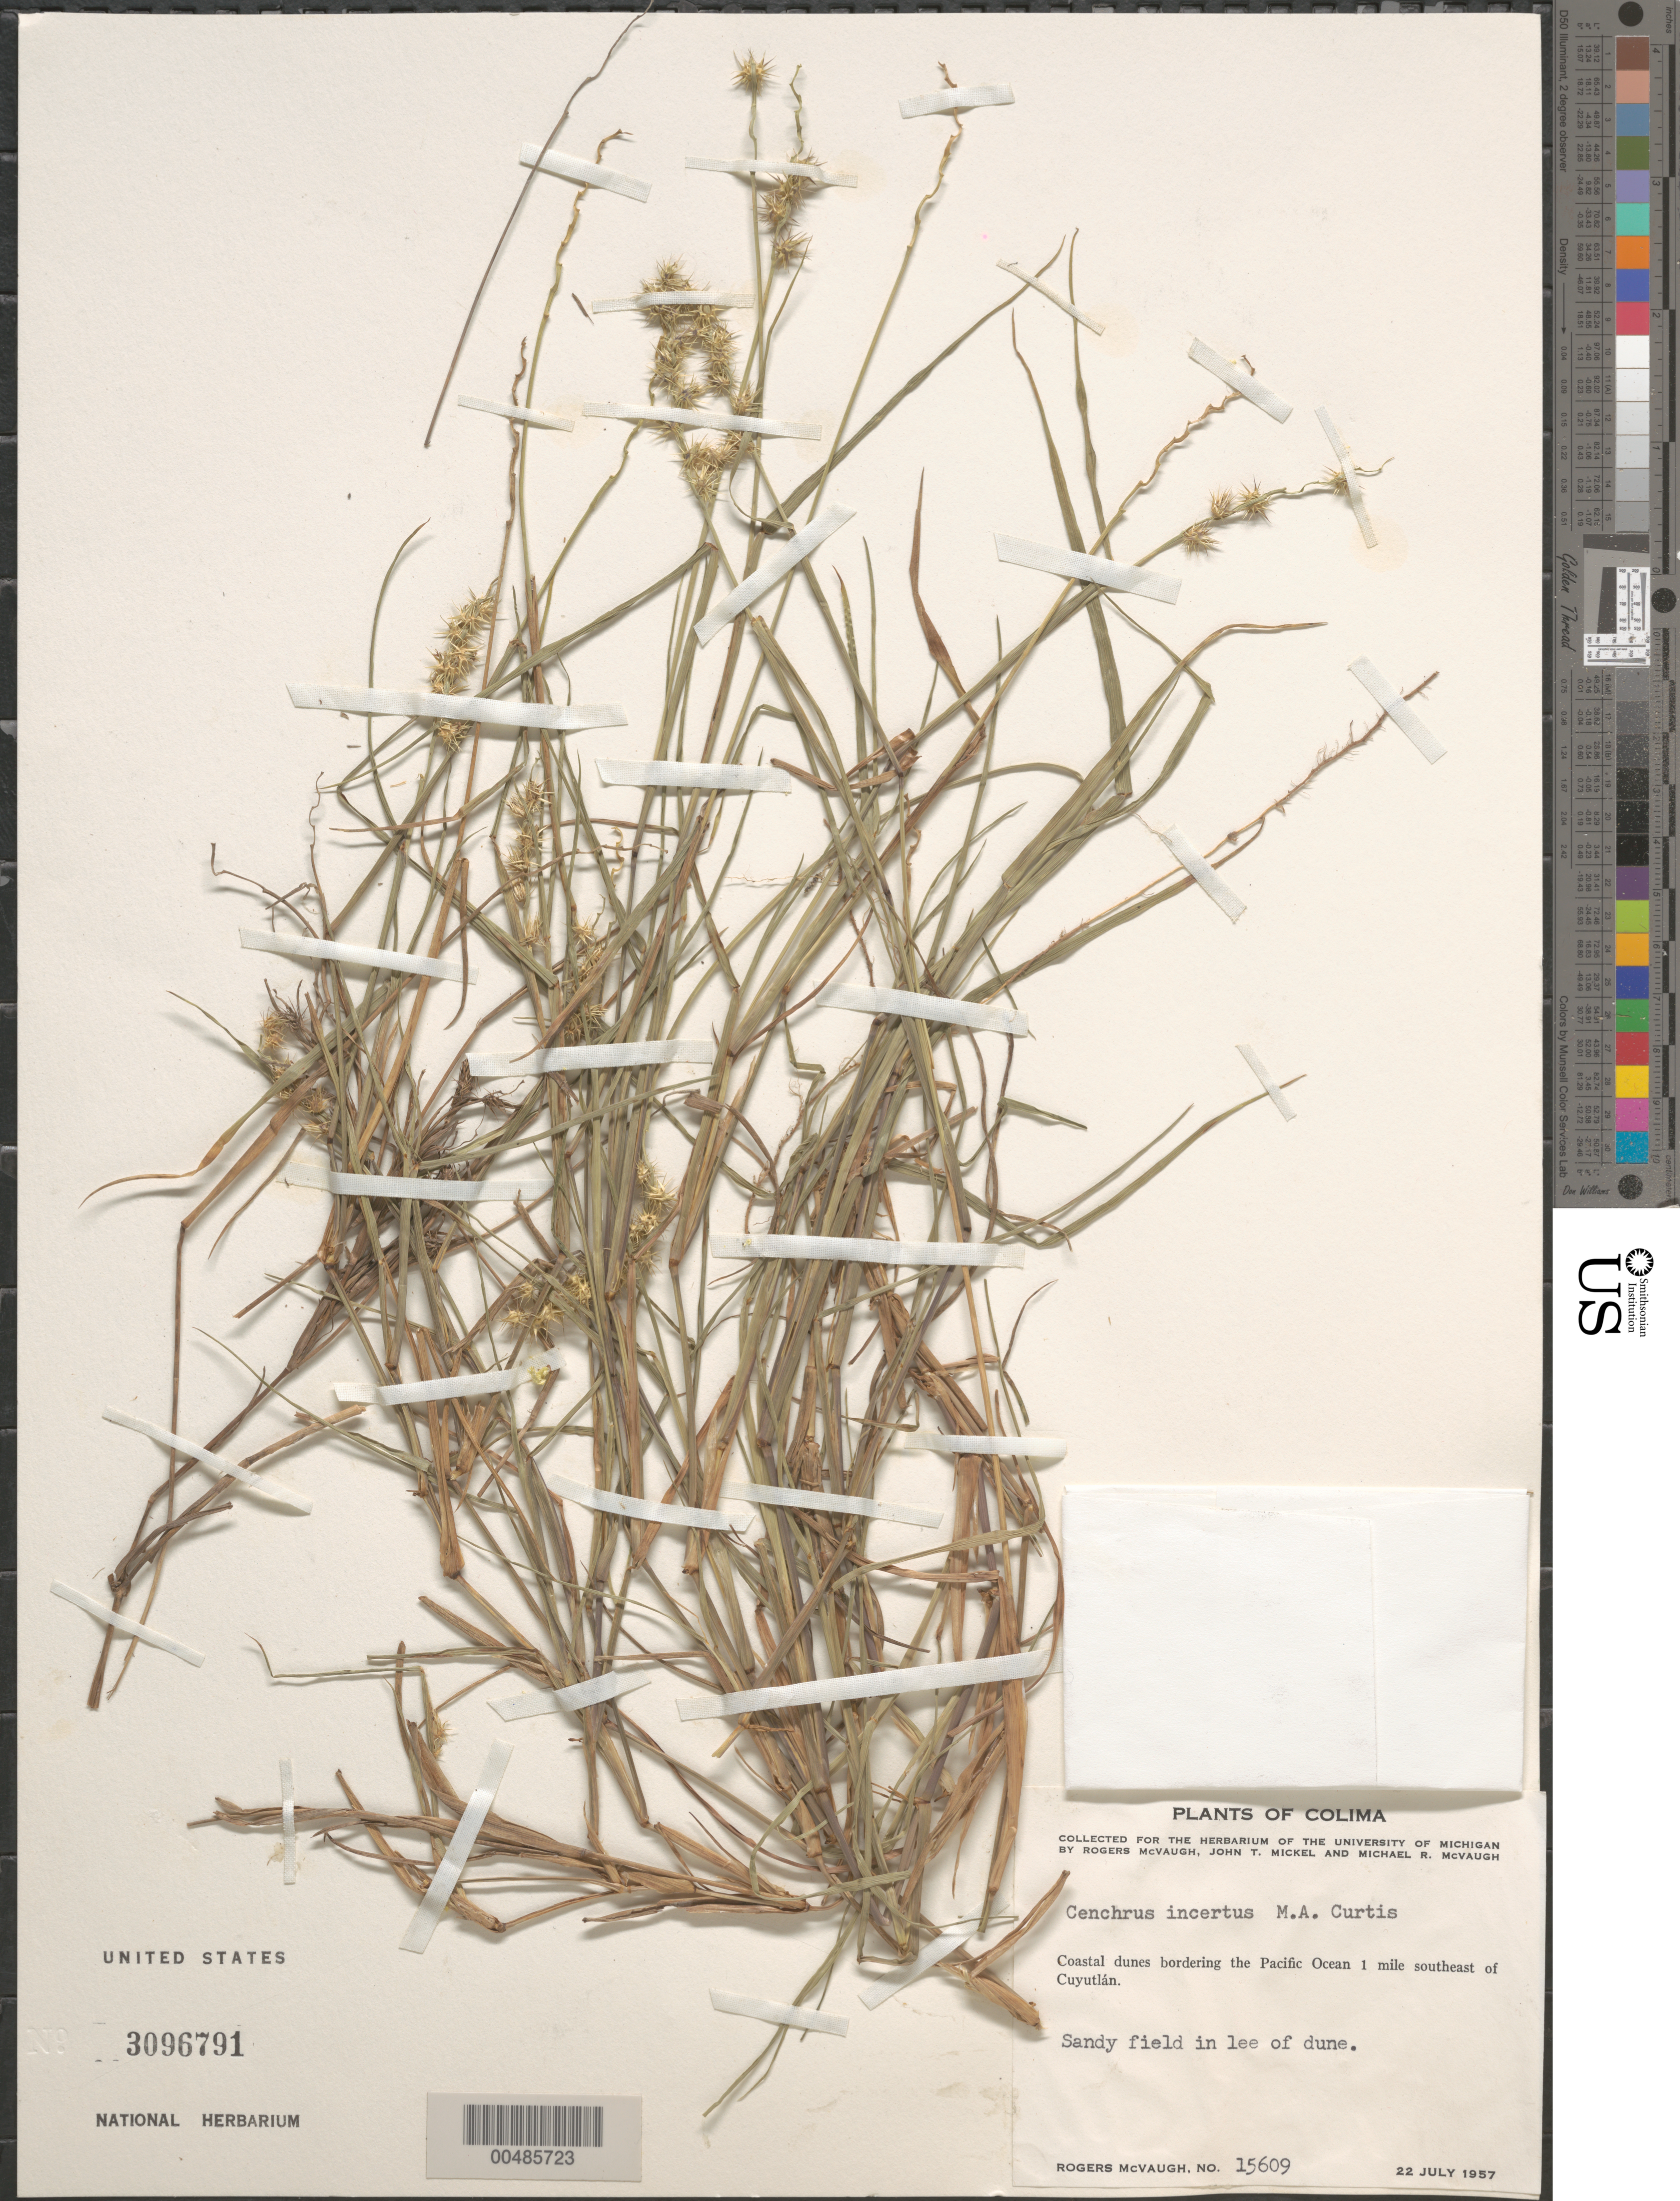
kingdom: Plantae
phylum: Tracheophyta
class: Liliopsida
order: Poales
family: Poaceae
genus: Cenchrus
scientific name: Cenchrus incertus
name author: M.A. Curtis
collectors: R. McVaugh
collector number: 15609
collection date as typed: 22 Jul 1957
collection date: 1957-07-22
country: Mexico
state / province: Colima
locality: Dunes bordering the Pacific Ocean 1 mi SE of Cuyutlán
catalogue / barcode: US 3096791